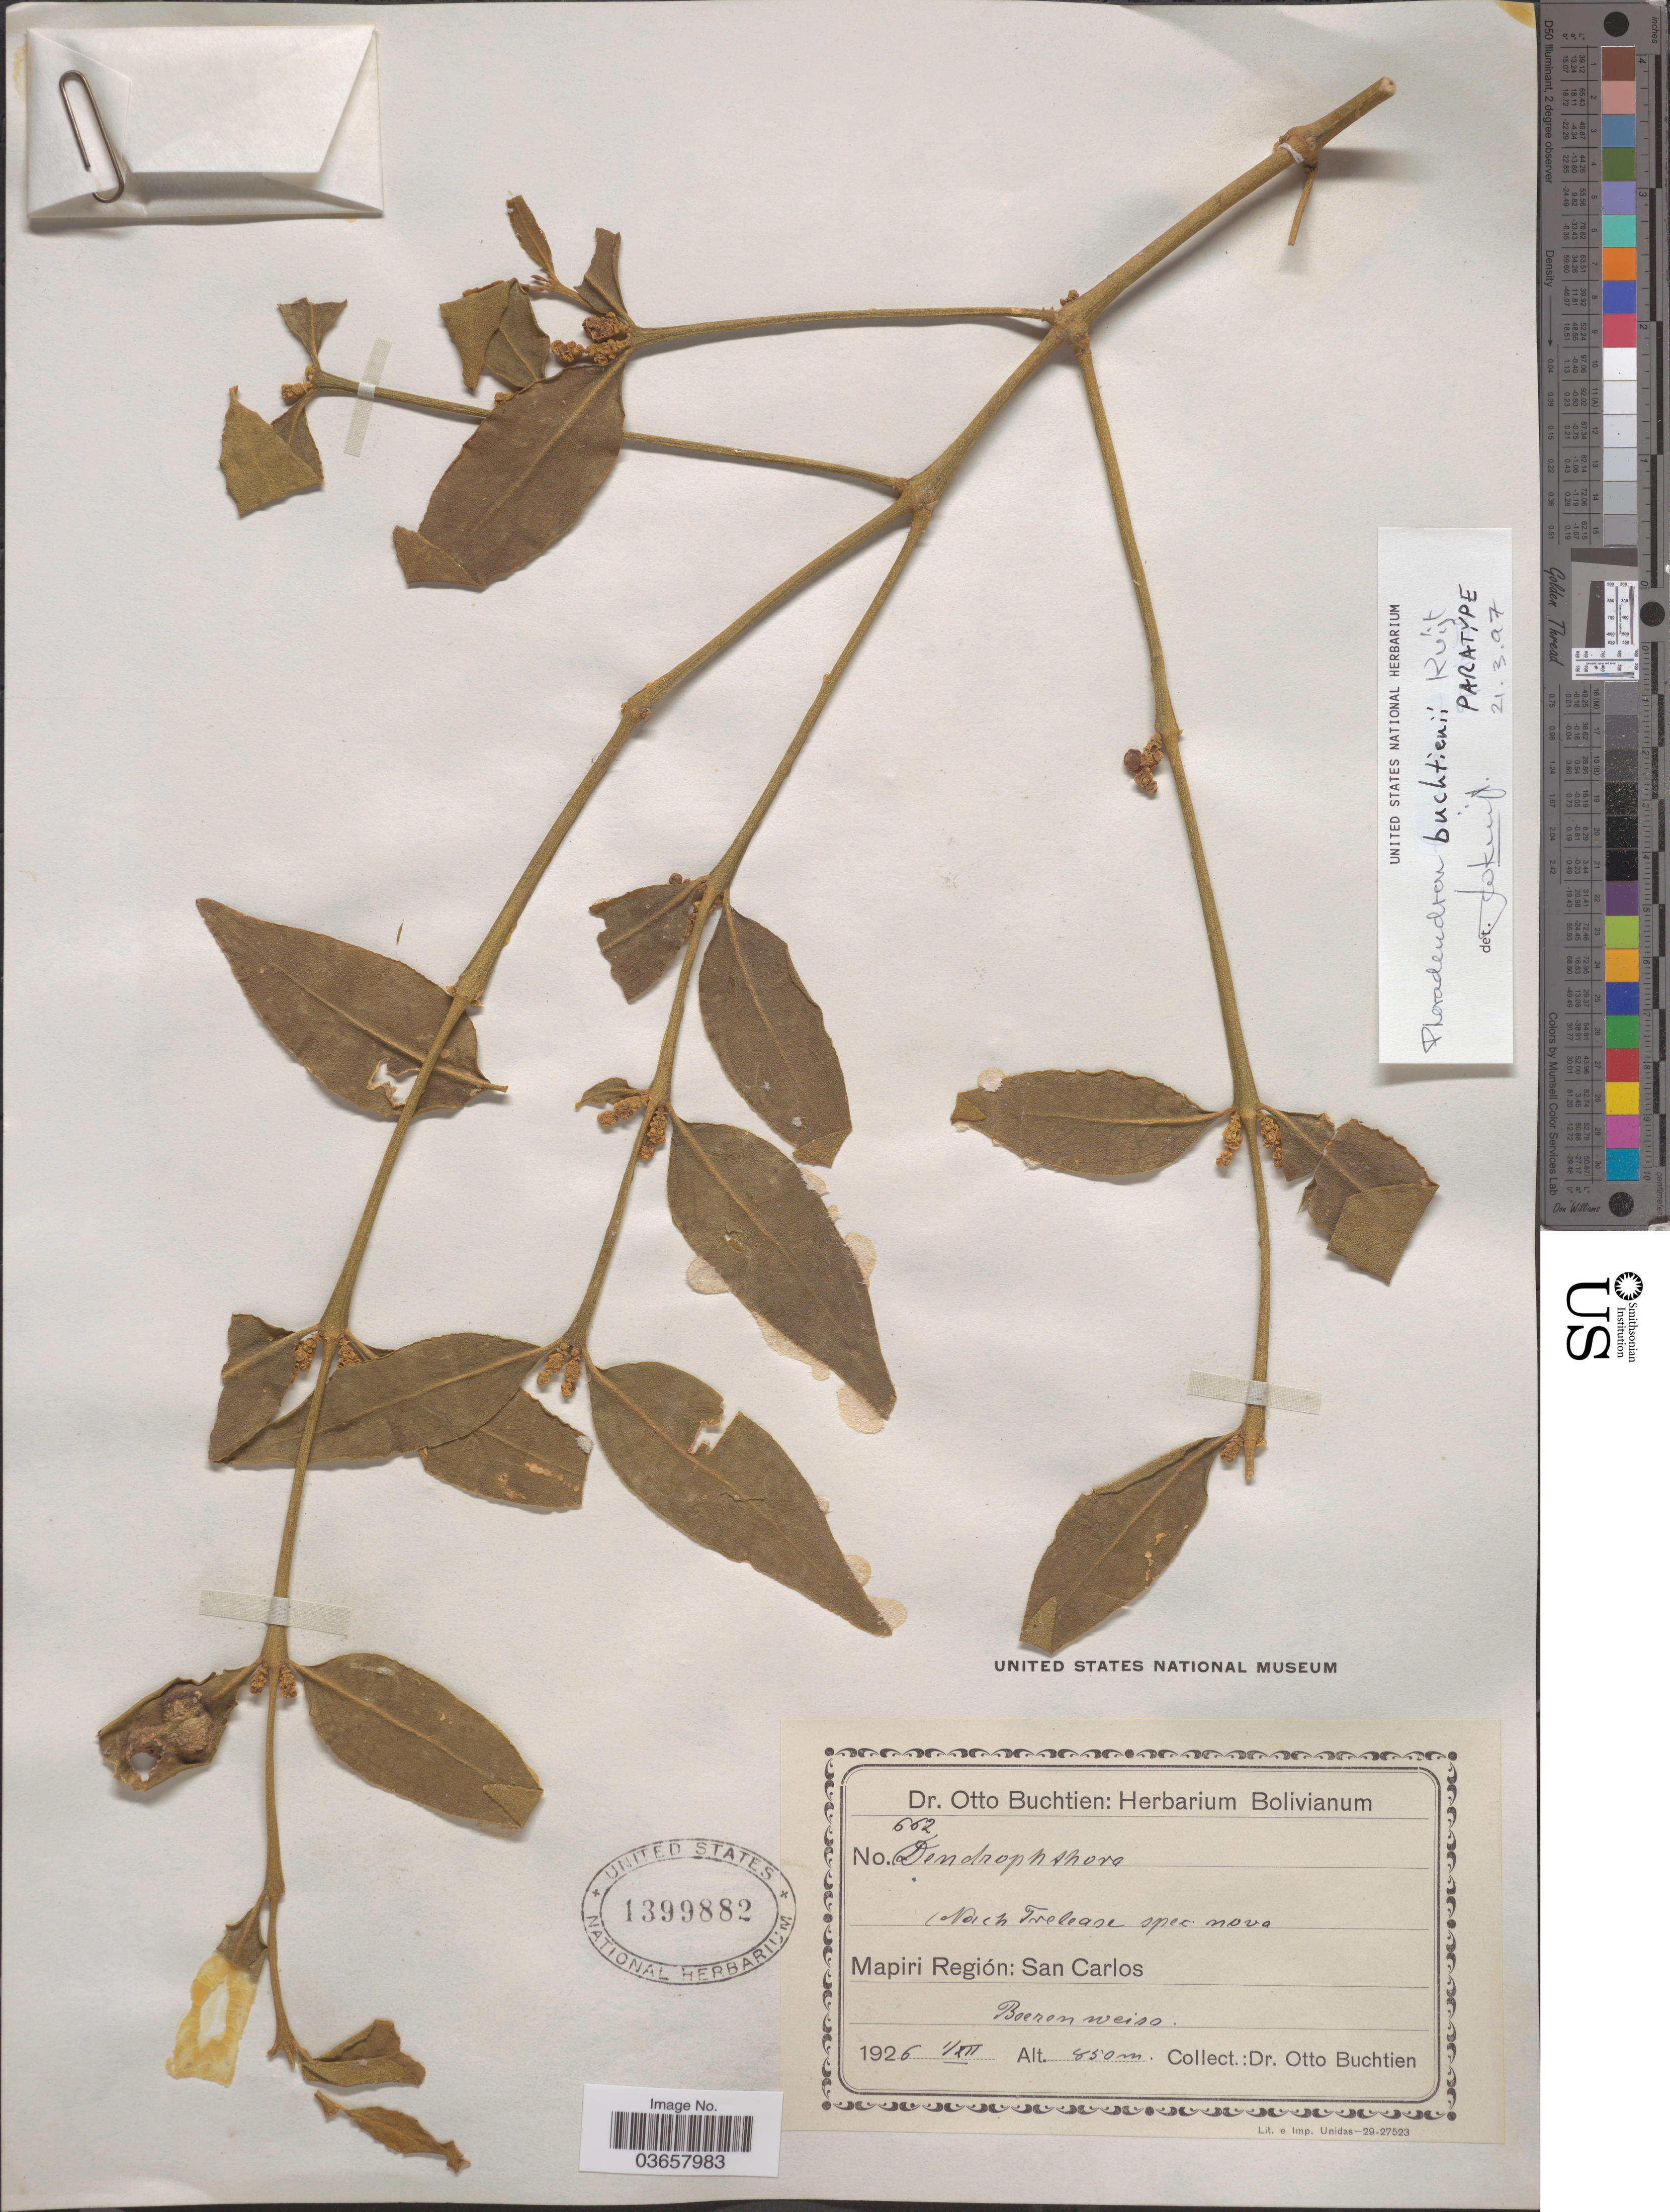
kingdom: Plantae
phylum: Tracheophyta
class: Magnoliopsida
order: Santalales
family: Viscaceae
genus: Phoradendron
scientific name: Phoradendron buchtienii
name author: Kuijt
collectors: O. Buchtien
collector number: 662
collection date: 1926-12-01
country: Bolivia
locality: Mapiri Región: San Carlos.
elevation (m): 850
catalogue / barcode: US 1399882